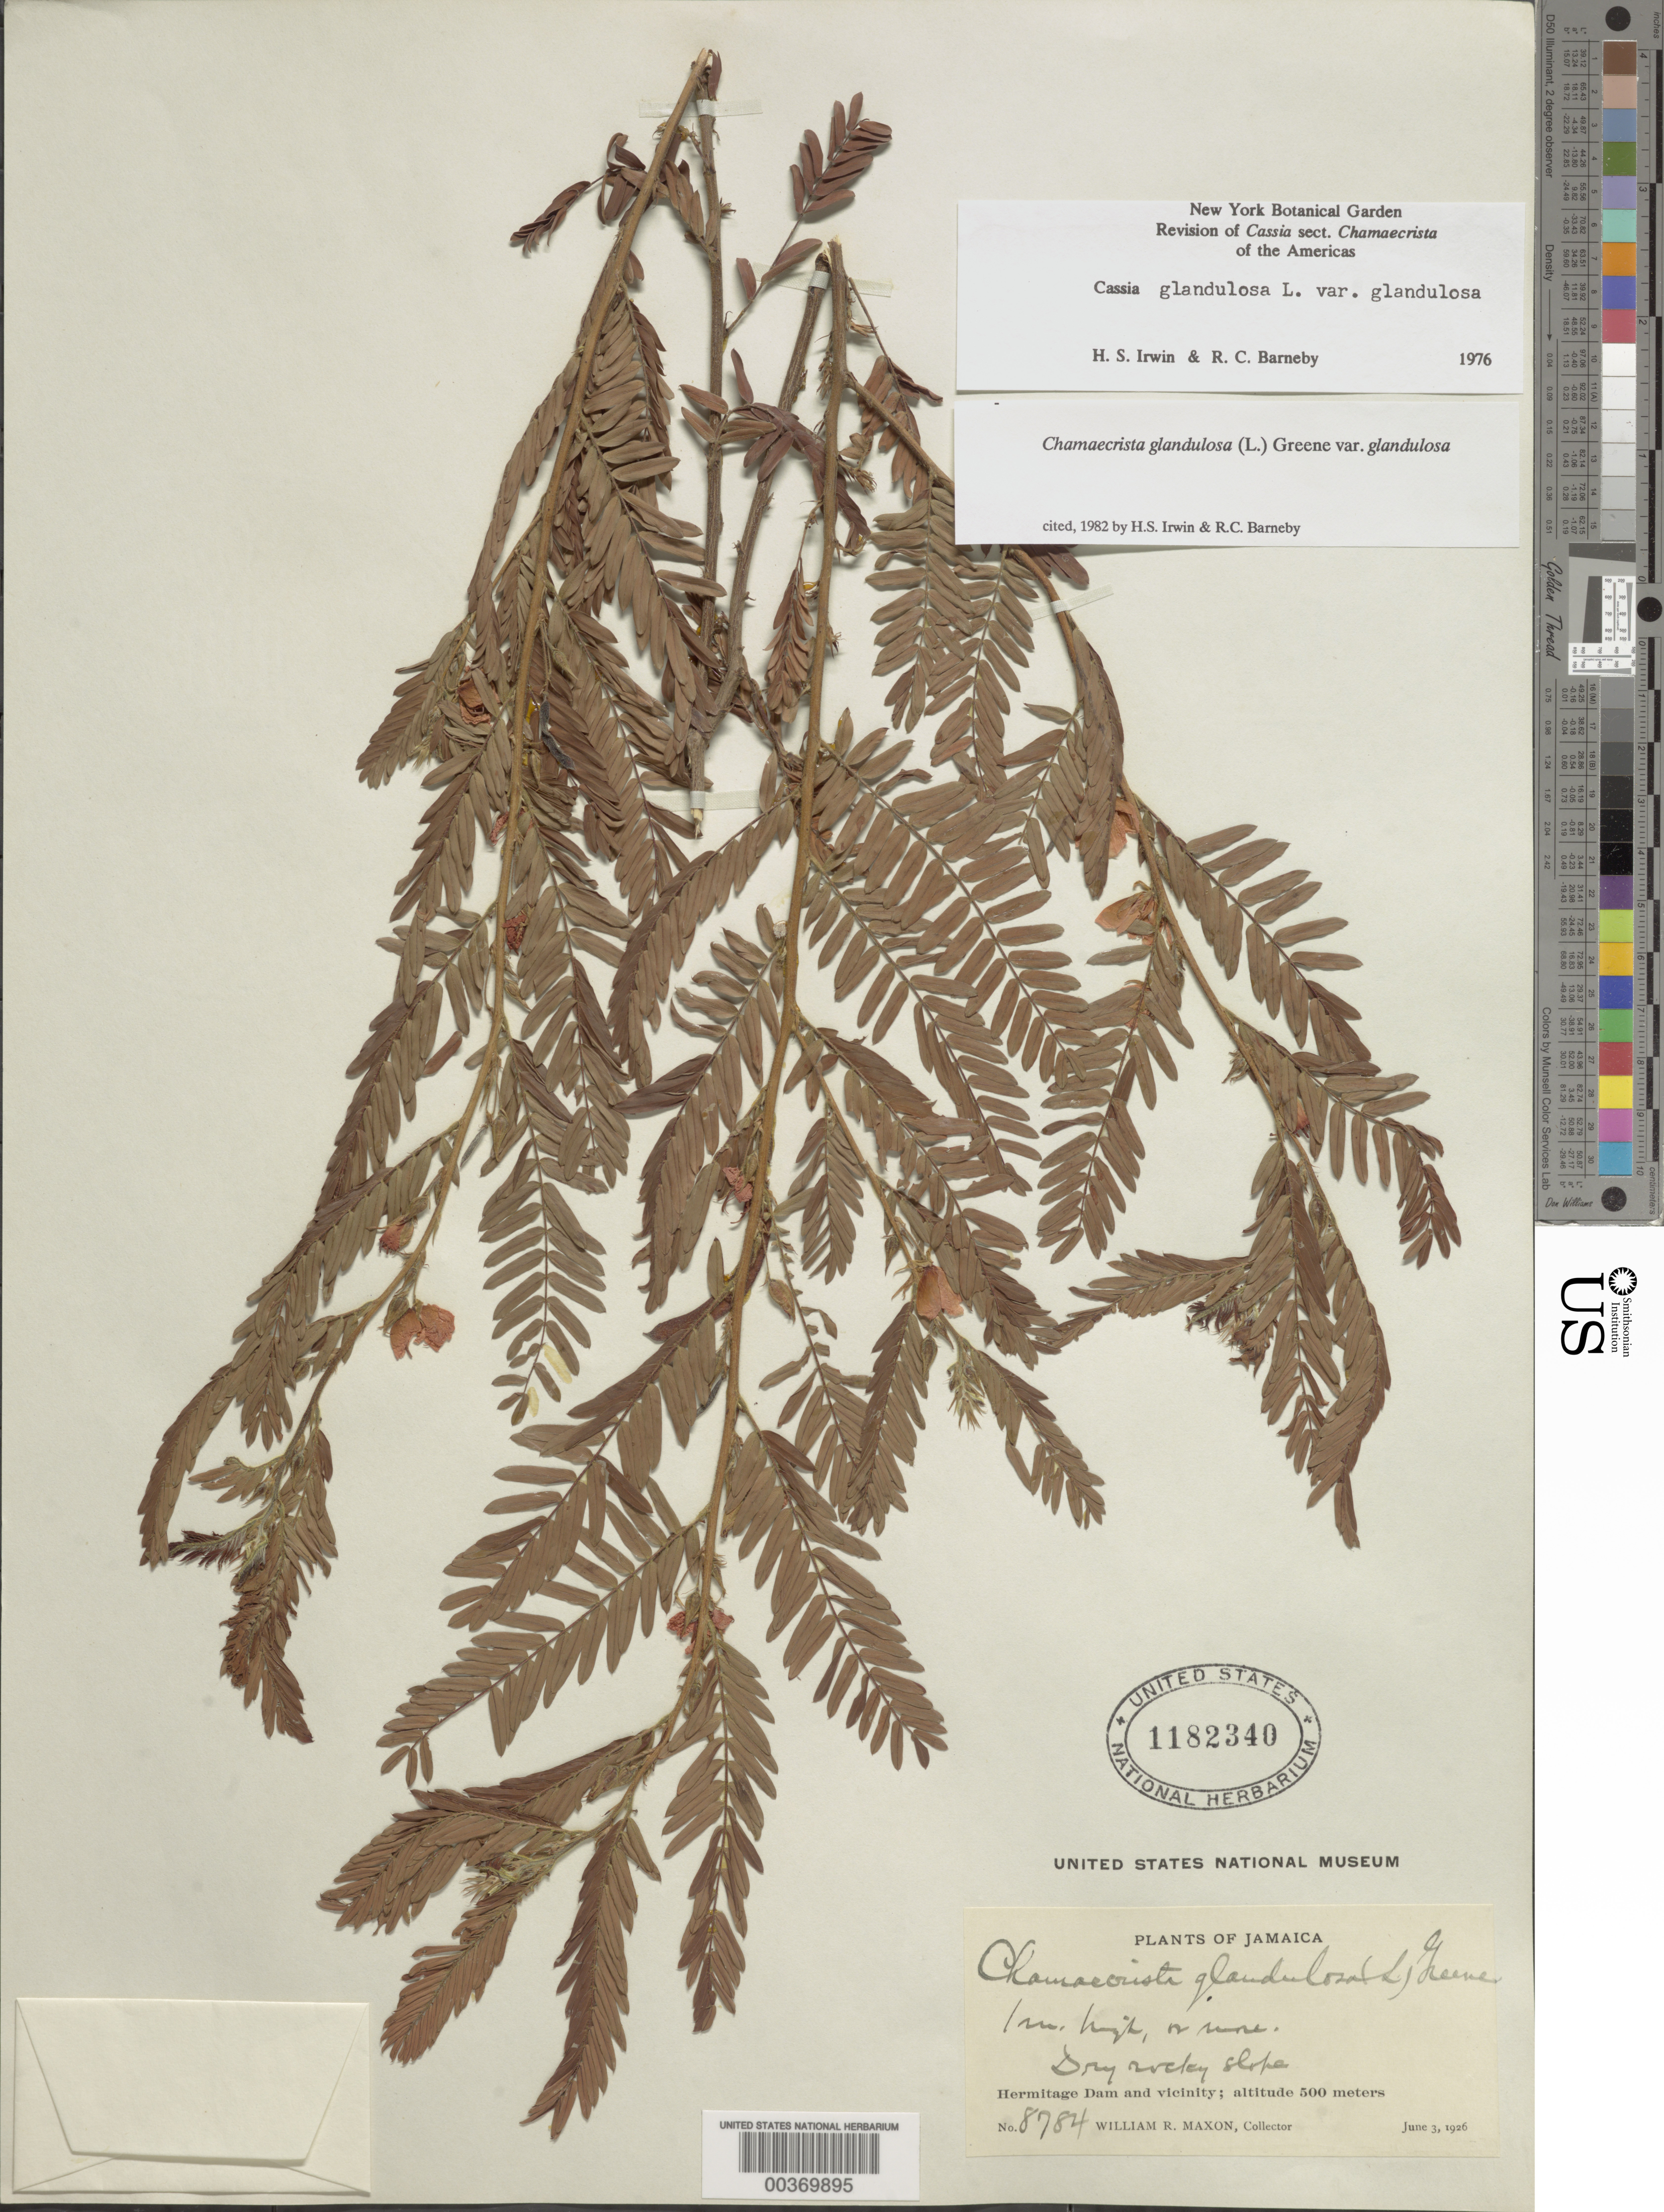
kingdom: Plantae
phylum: Tracheophyta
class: Magnoliopsida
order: Fabales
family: Fabaceae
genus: Chamaecrista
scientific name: Chamaecrista glandulosa var. glandulosa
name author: (L.) Greene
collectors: W. R. Maxon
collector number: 8784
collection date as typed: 03 Jun 1926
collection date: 1926-06-03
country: Jamaica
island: Greater Antilles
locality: Hermitage dam and vicinity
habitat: Dry rocky slope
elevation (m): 500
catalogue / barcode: US 1182340